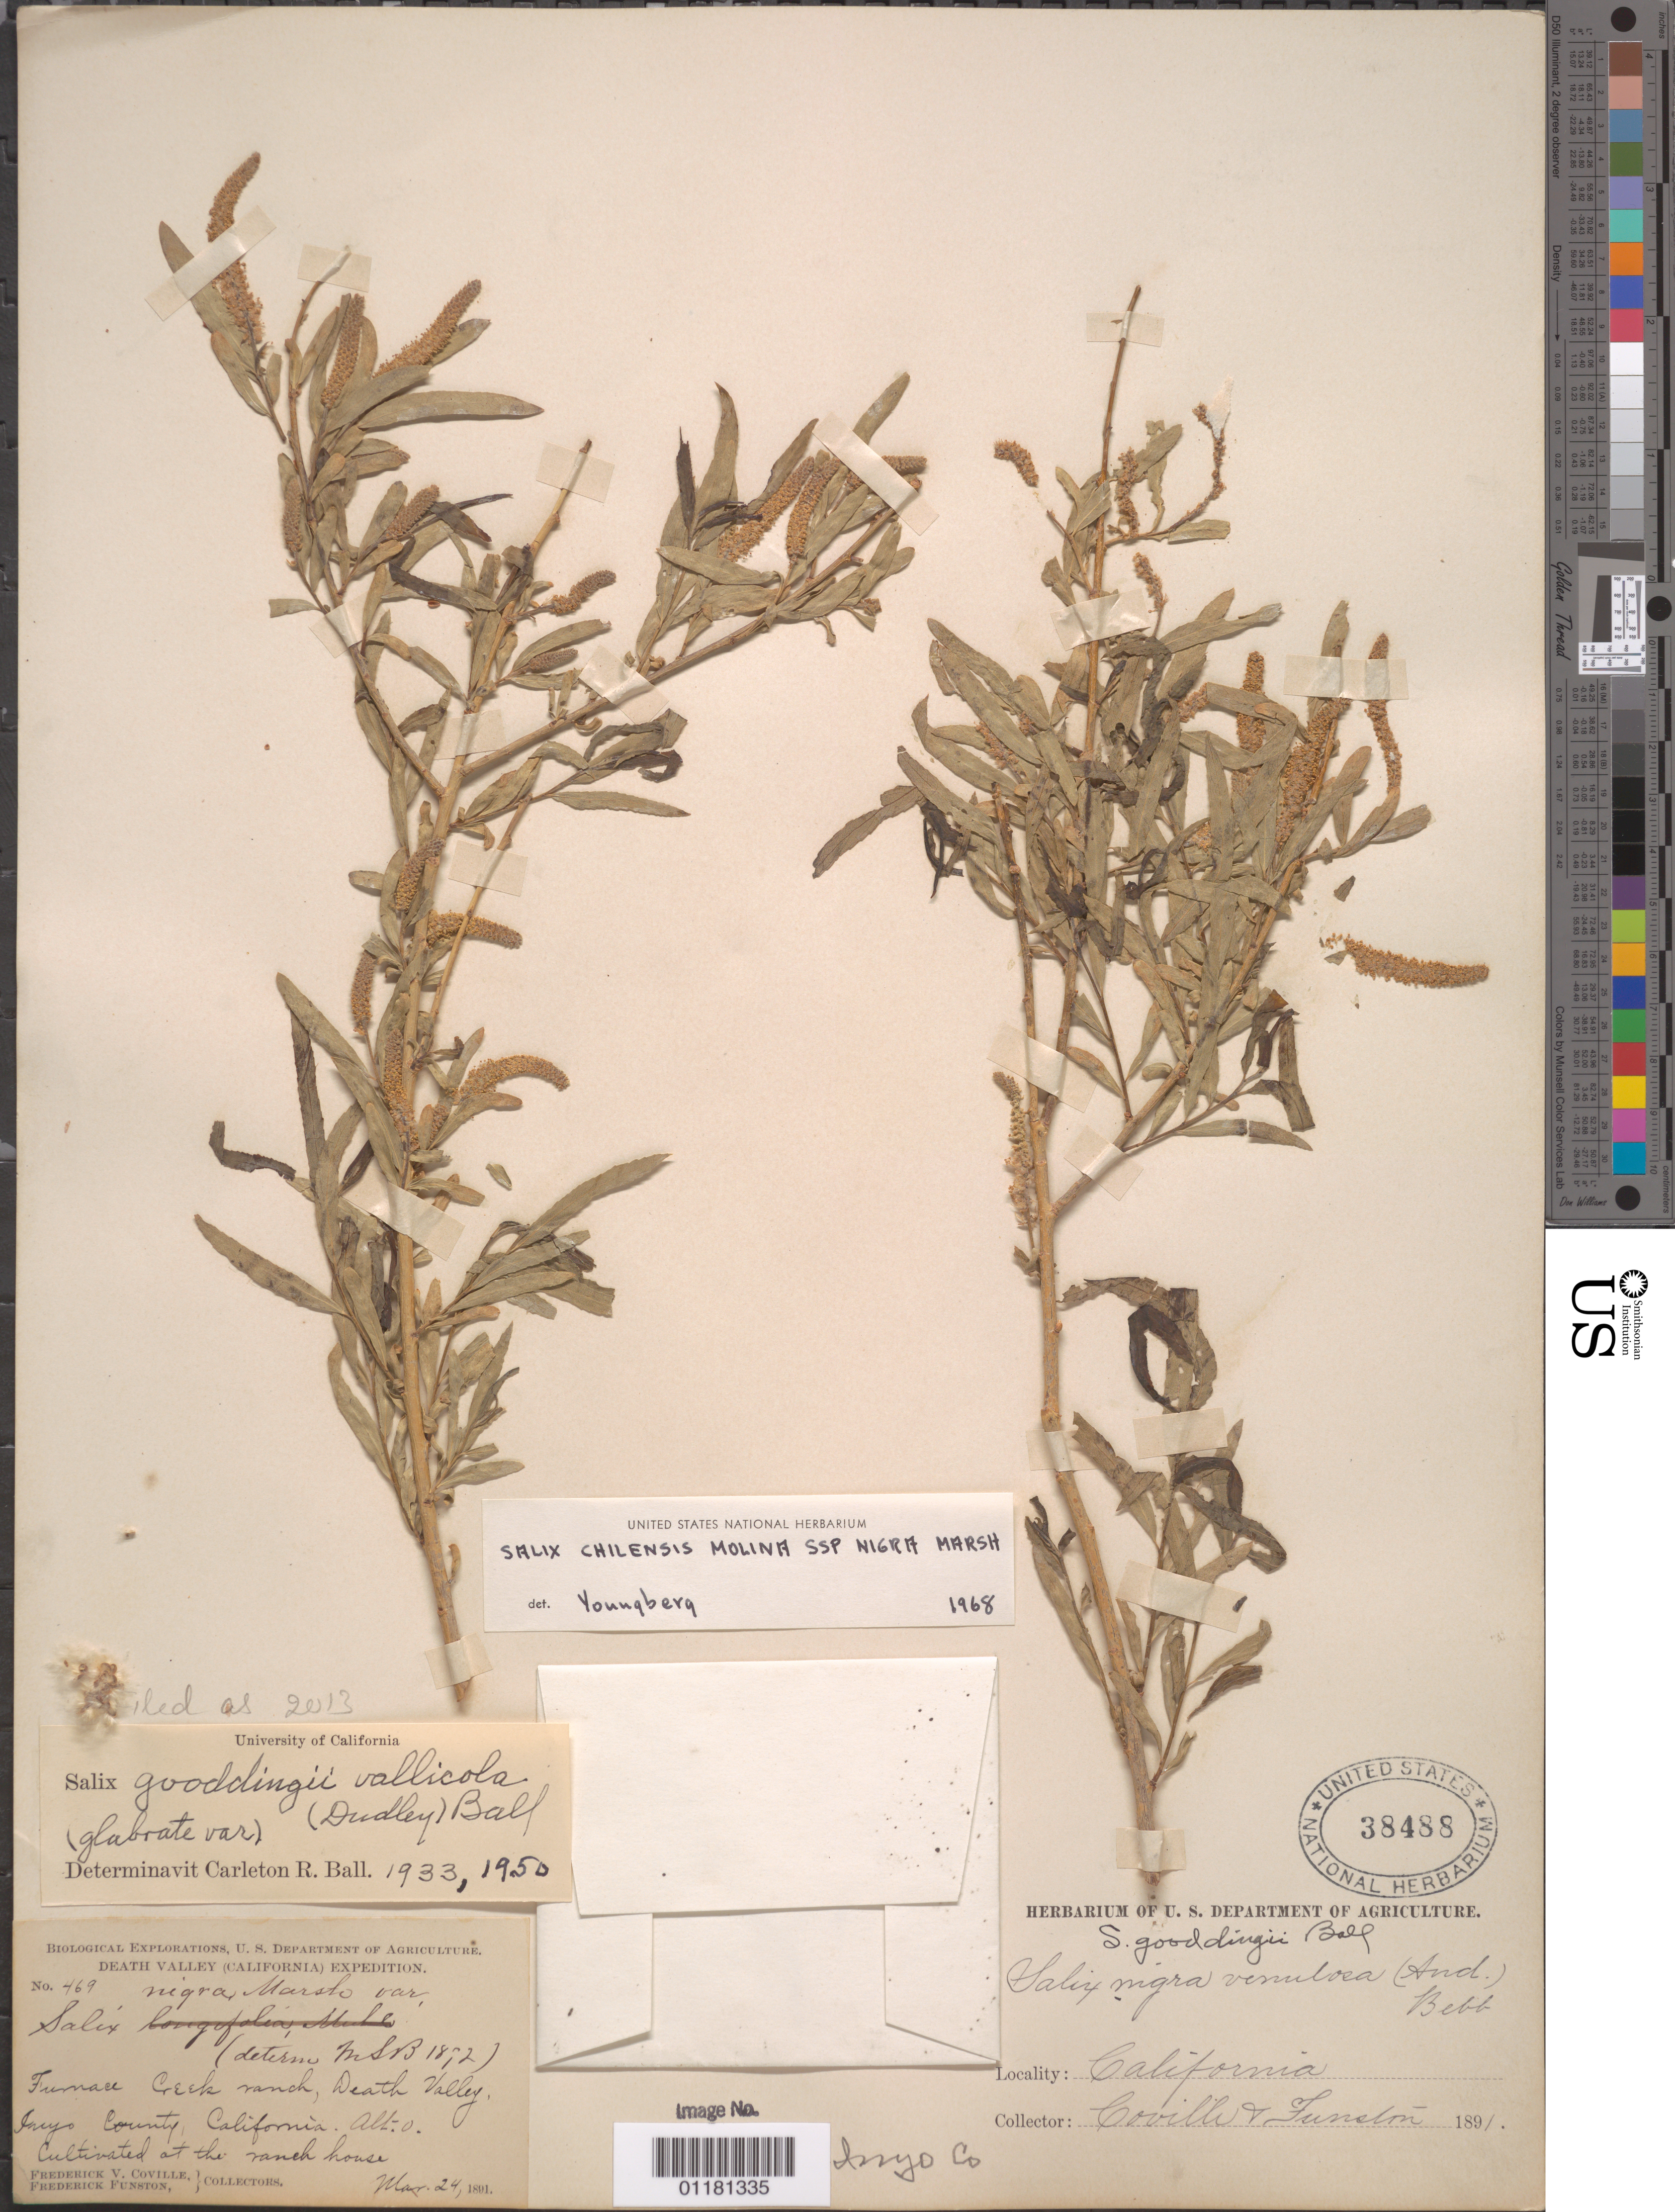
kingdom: Plantae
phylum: Tracheophyta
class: Magnoliopsida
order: Malpighiales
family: Salicaceae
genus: Salix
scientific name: Salix gooddingii var. vallicola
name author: (Dudley) C.R. Ball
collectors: F. V. Coville & F. Funston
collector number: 469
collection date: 1891-03-24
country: United States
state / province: California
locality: Furnau Creek Ranch.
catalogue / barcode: US 38488